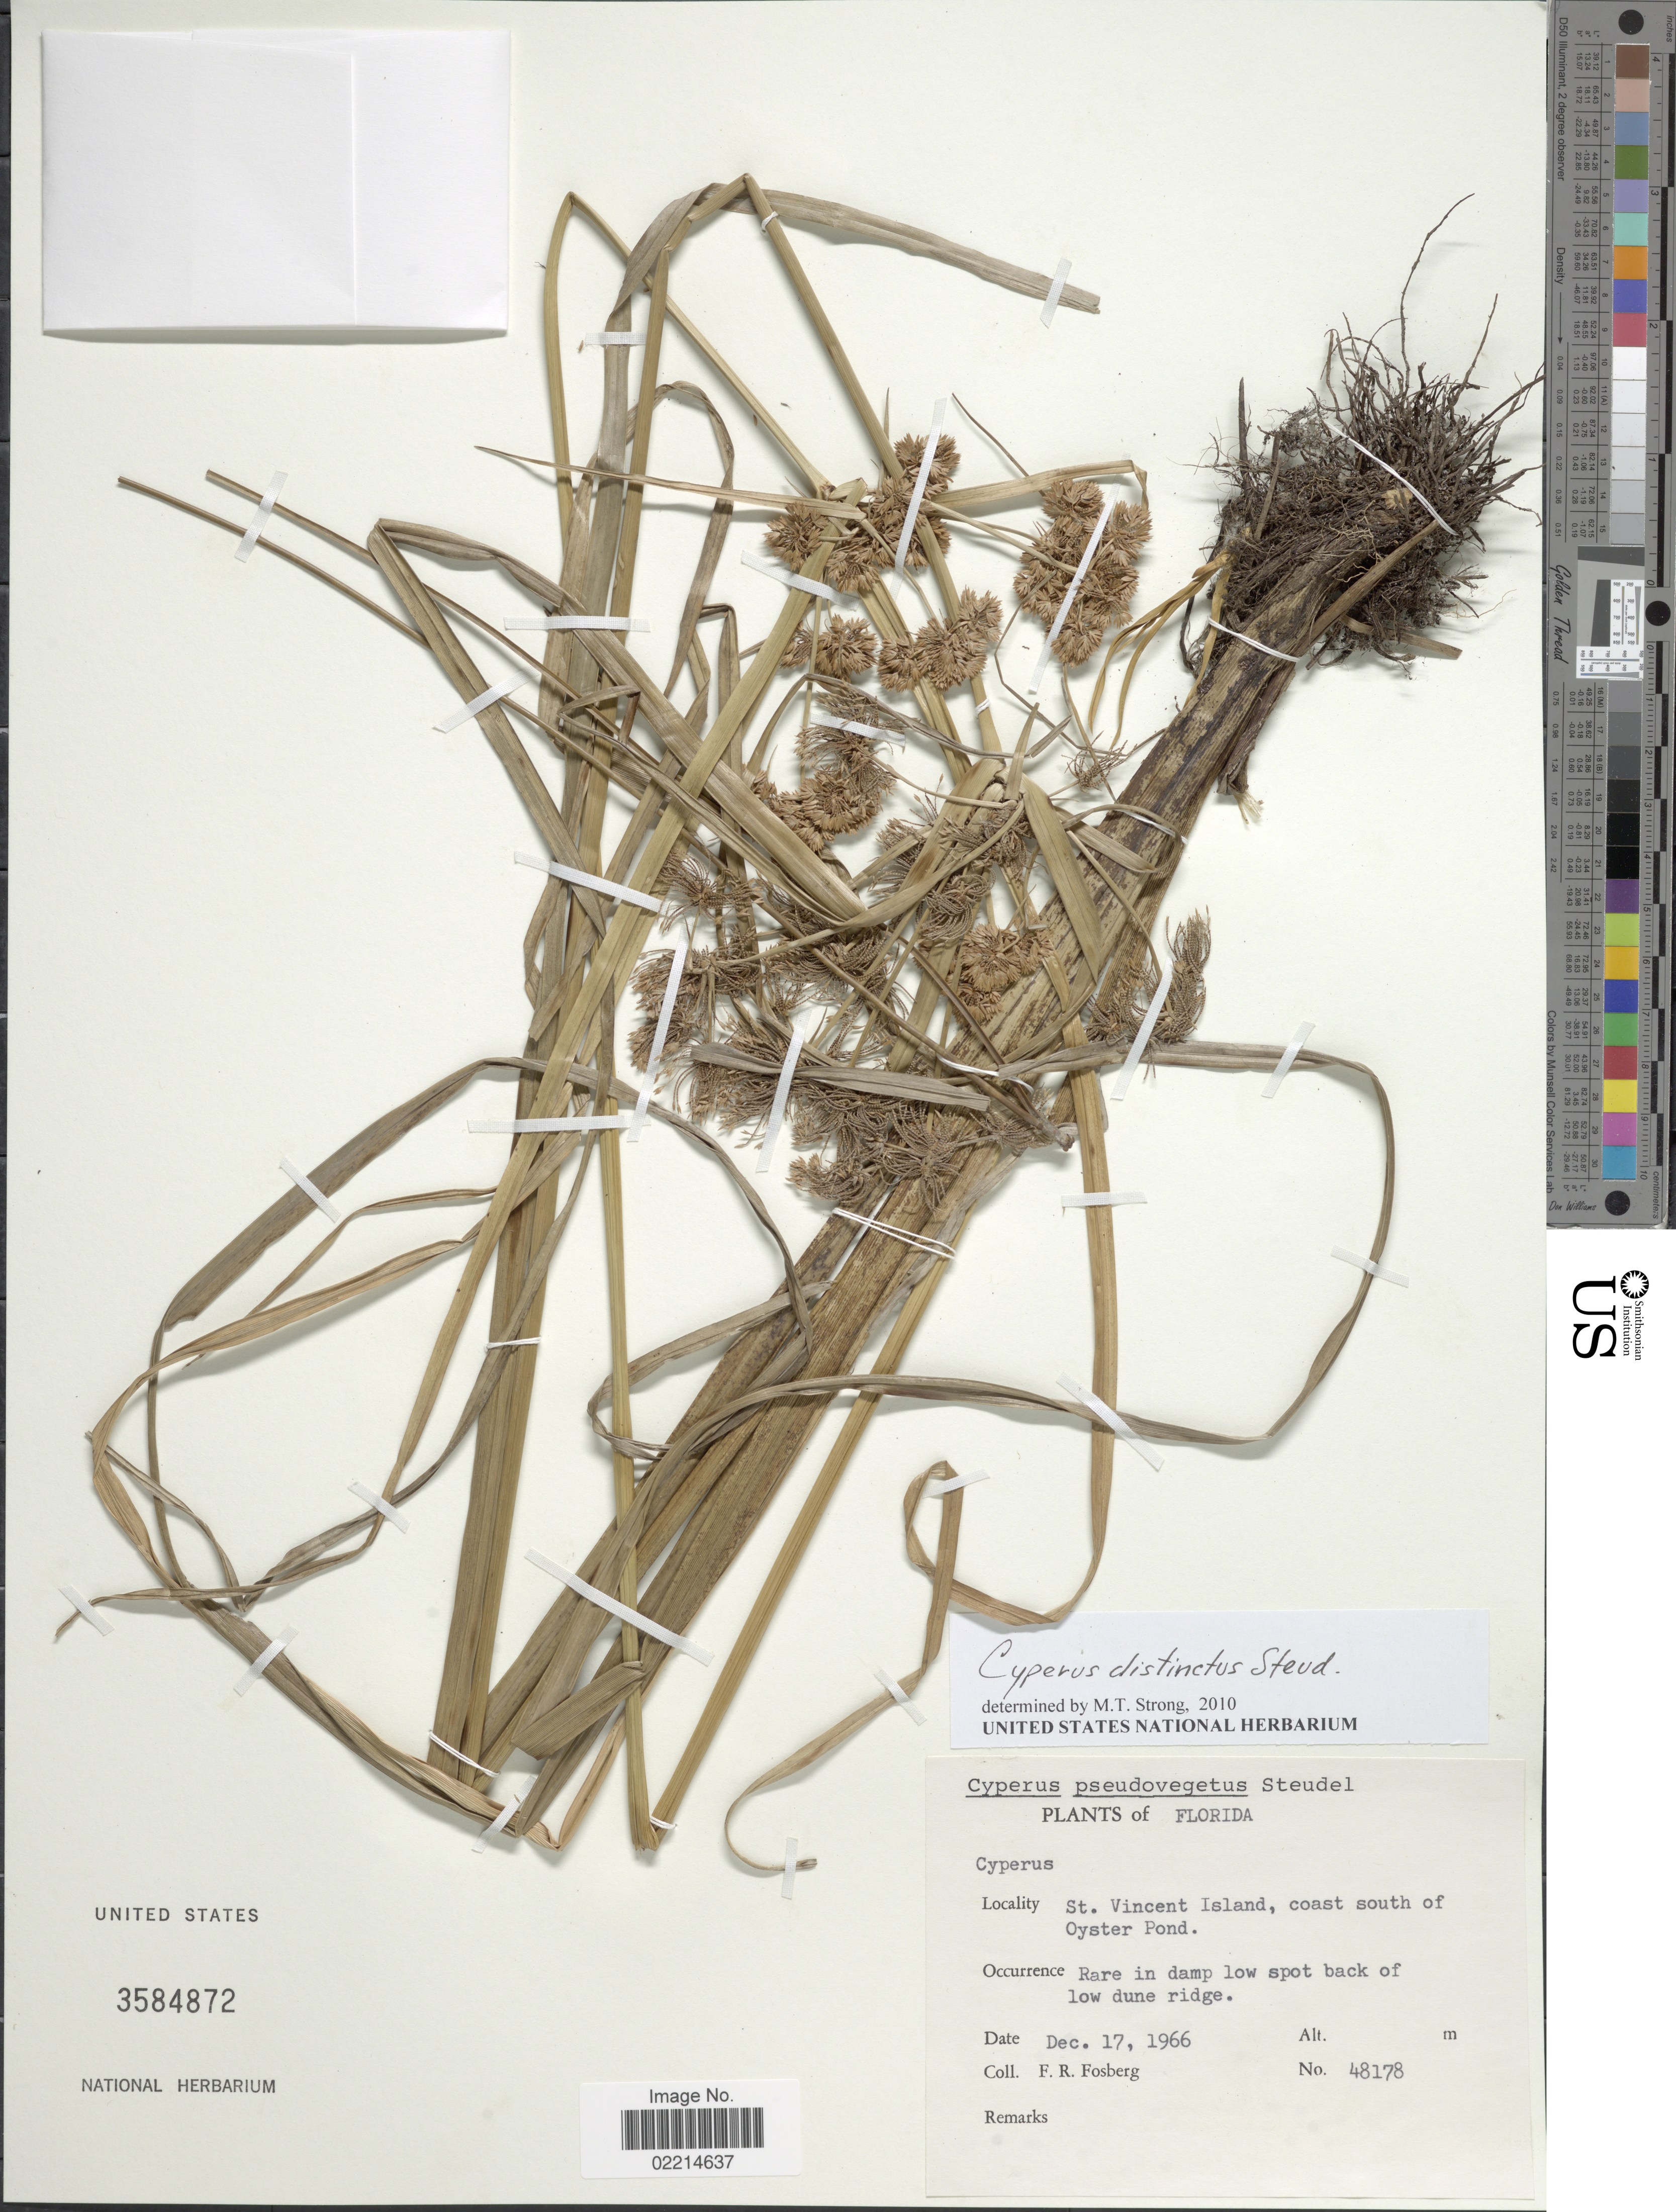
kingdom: Plantae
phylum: Tracheophyta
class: Liliopsida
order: Poales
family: Cyperaceae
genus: Cyperus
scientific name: Cyperus distinctus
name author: Steud.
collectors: F. R. Fosberg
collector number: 48178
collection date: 1966-12-17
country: United States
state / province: Florida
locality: St. Vincent Island, coast south of Oyster Pond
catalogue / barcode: US 3584872